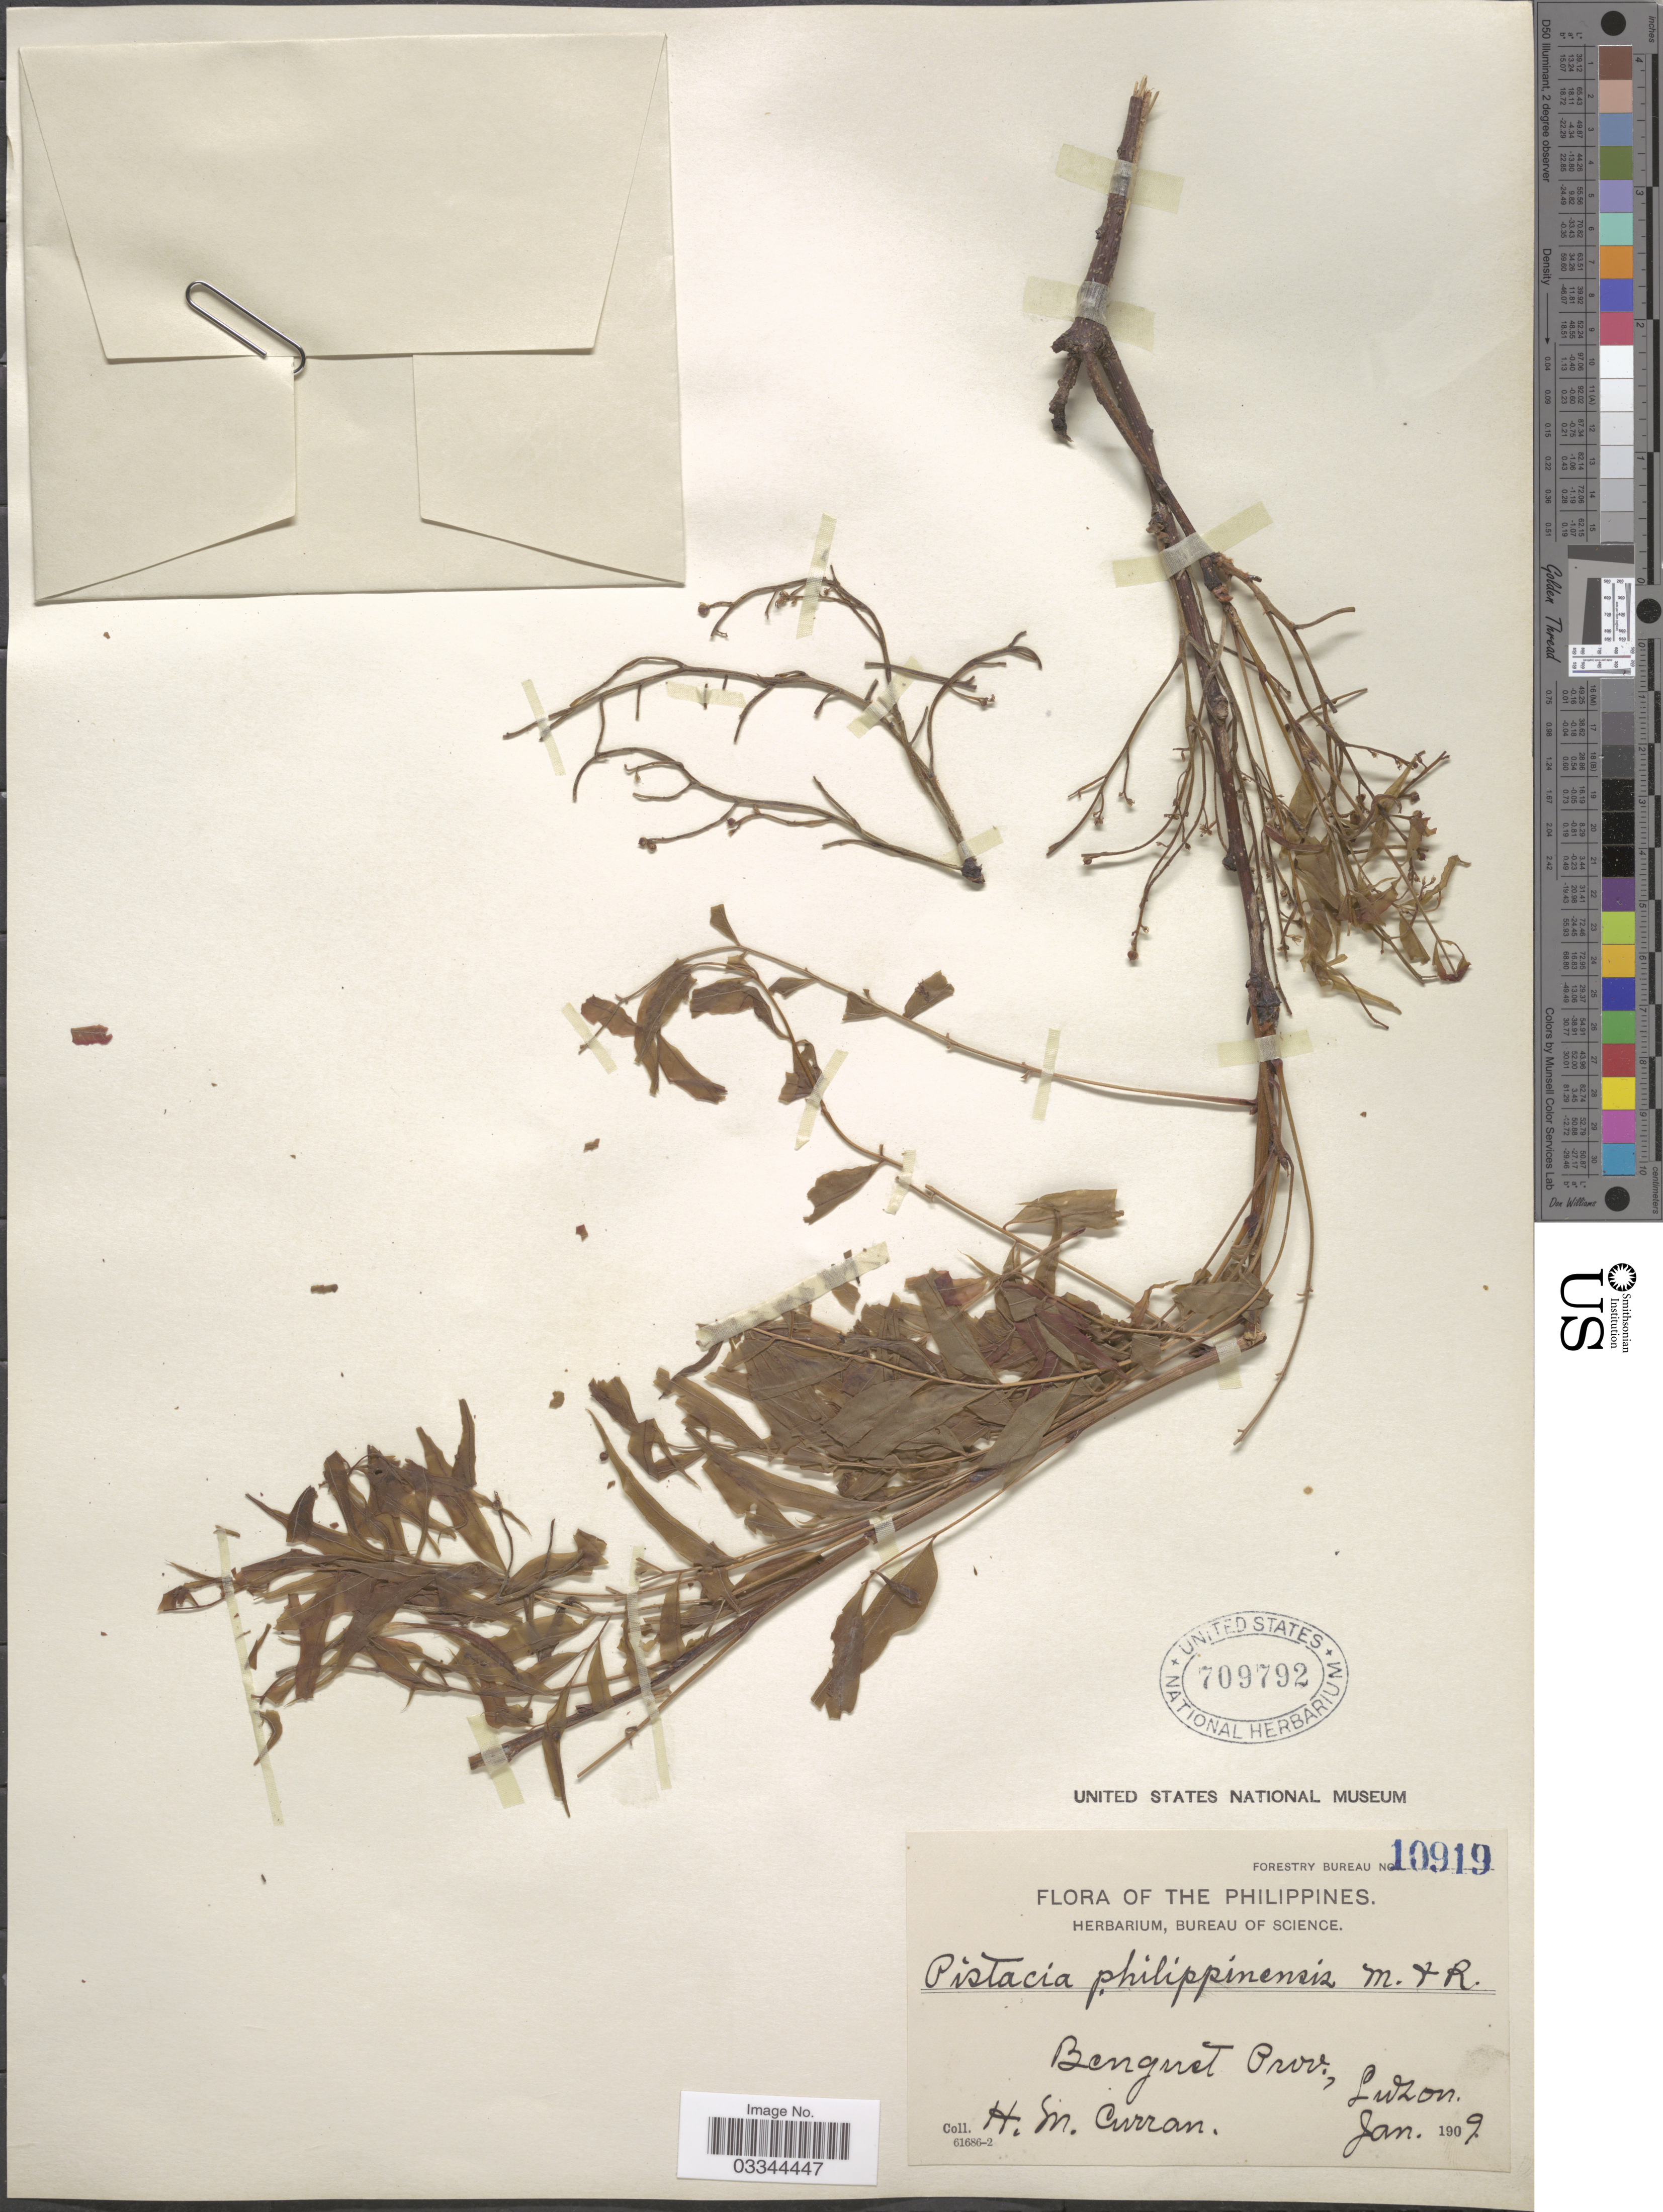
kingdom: Plantae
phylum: Tracheophyta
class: Magnoliopsida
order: Sapindales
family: Anacardiaceae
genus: Pistacia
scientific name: Pistacia chinensis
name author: Bunge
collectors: H. M. Curran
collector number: Forestry Bureau 10919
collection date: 1909-01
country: Philippines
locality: Benguet Prov., Luzon.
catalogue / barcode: US 709792